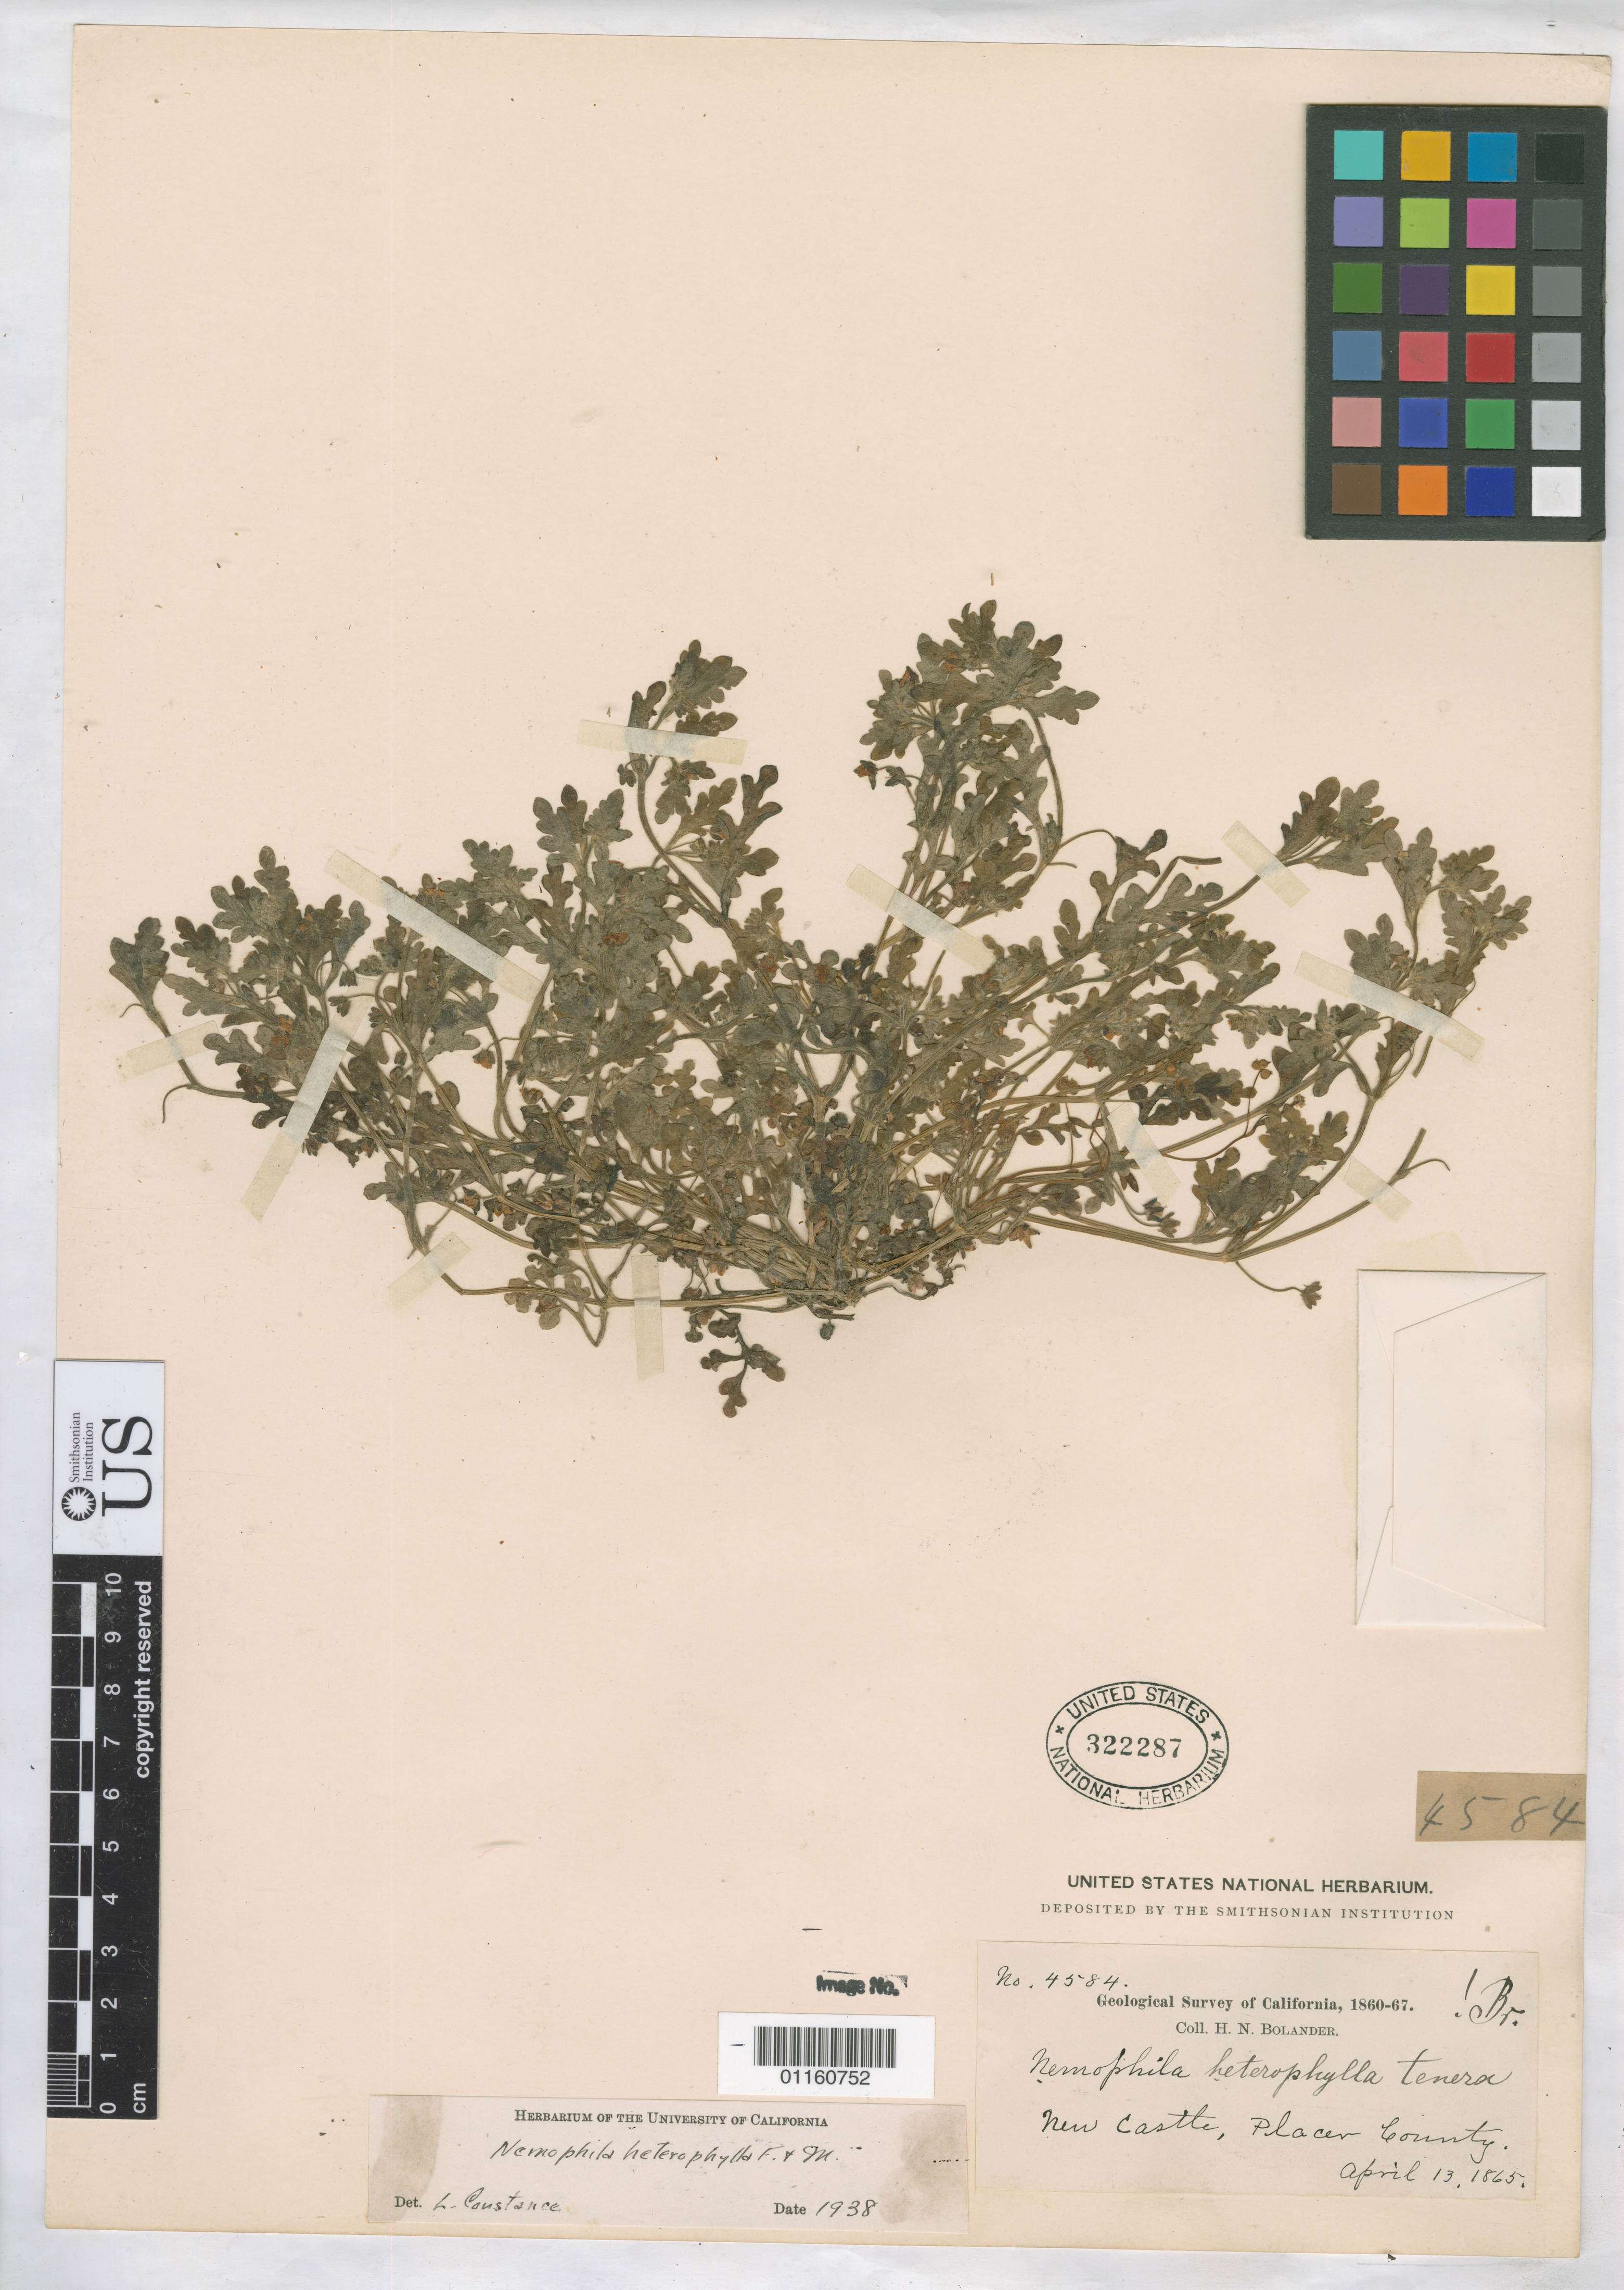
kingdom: Plantae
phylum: Tracheophyta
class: Magnoliopsida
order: Boraginales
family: Hydrophyllaceae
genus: Nemophila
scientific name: Nemophila heterophylla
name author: Fisch. & C.A. Mey.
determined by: Constance, L., (UC), University of California Berkeley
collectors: H. Bolander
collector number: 4584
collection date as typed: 13 Apr 1865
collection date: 1865-04-13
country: United States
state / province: California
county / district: Placer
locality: New Castle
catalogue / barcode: US 322287